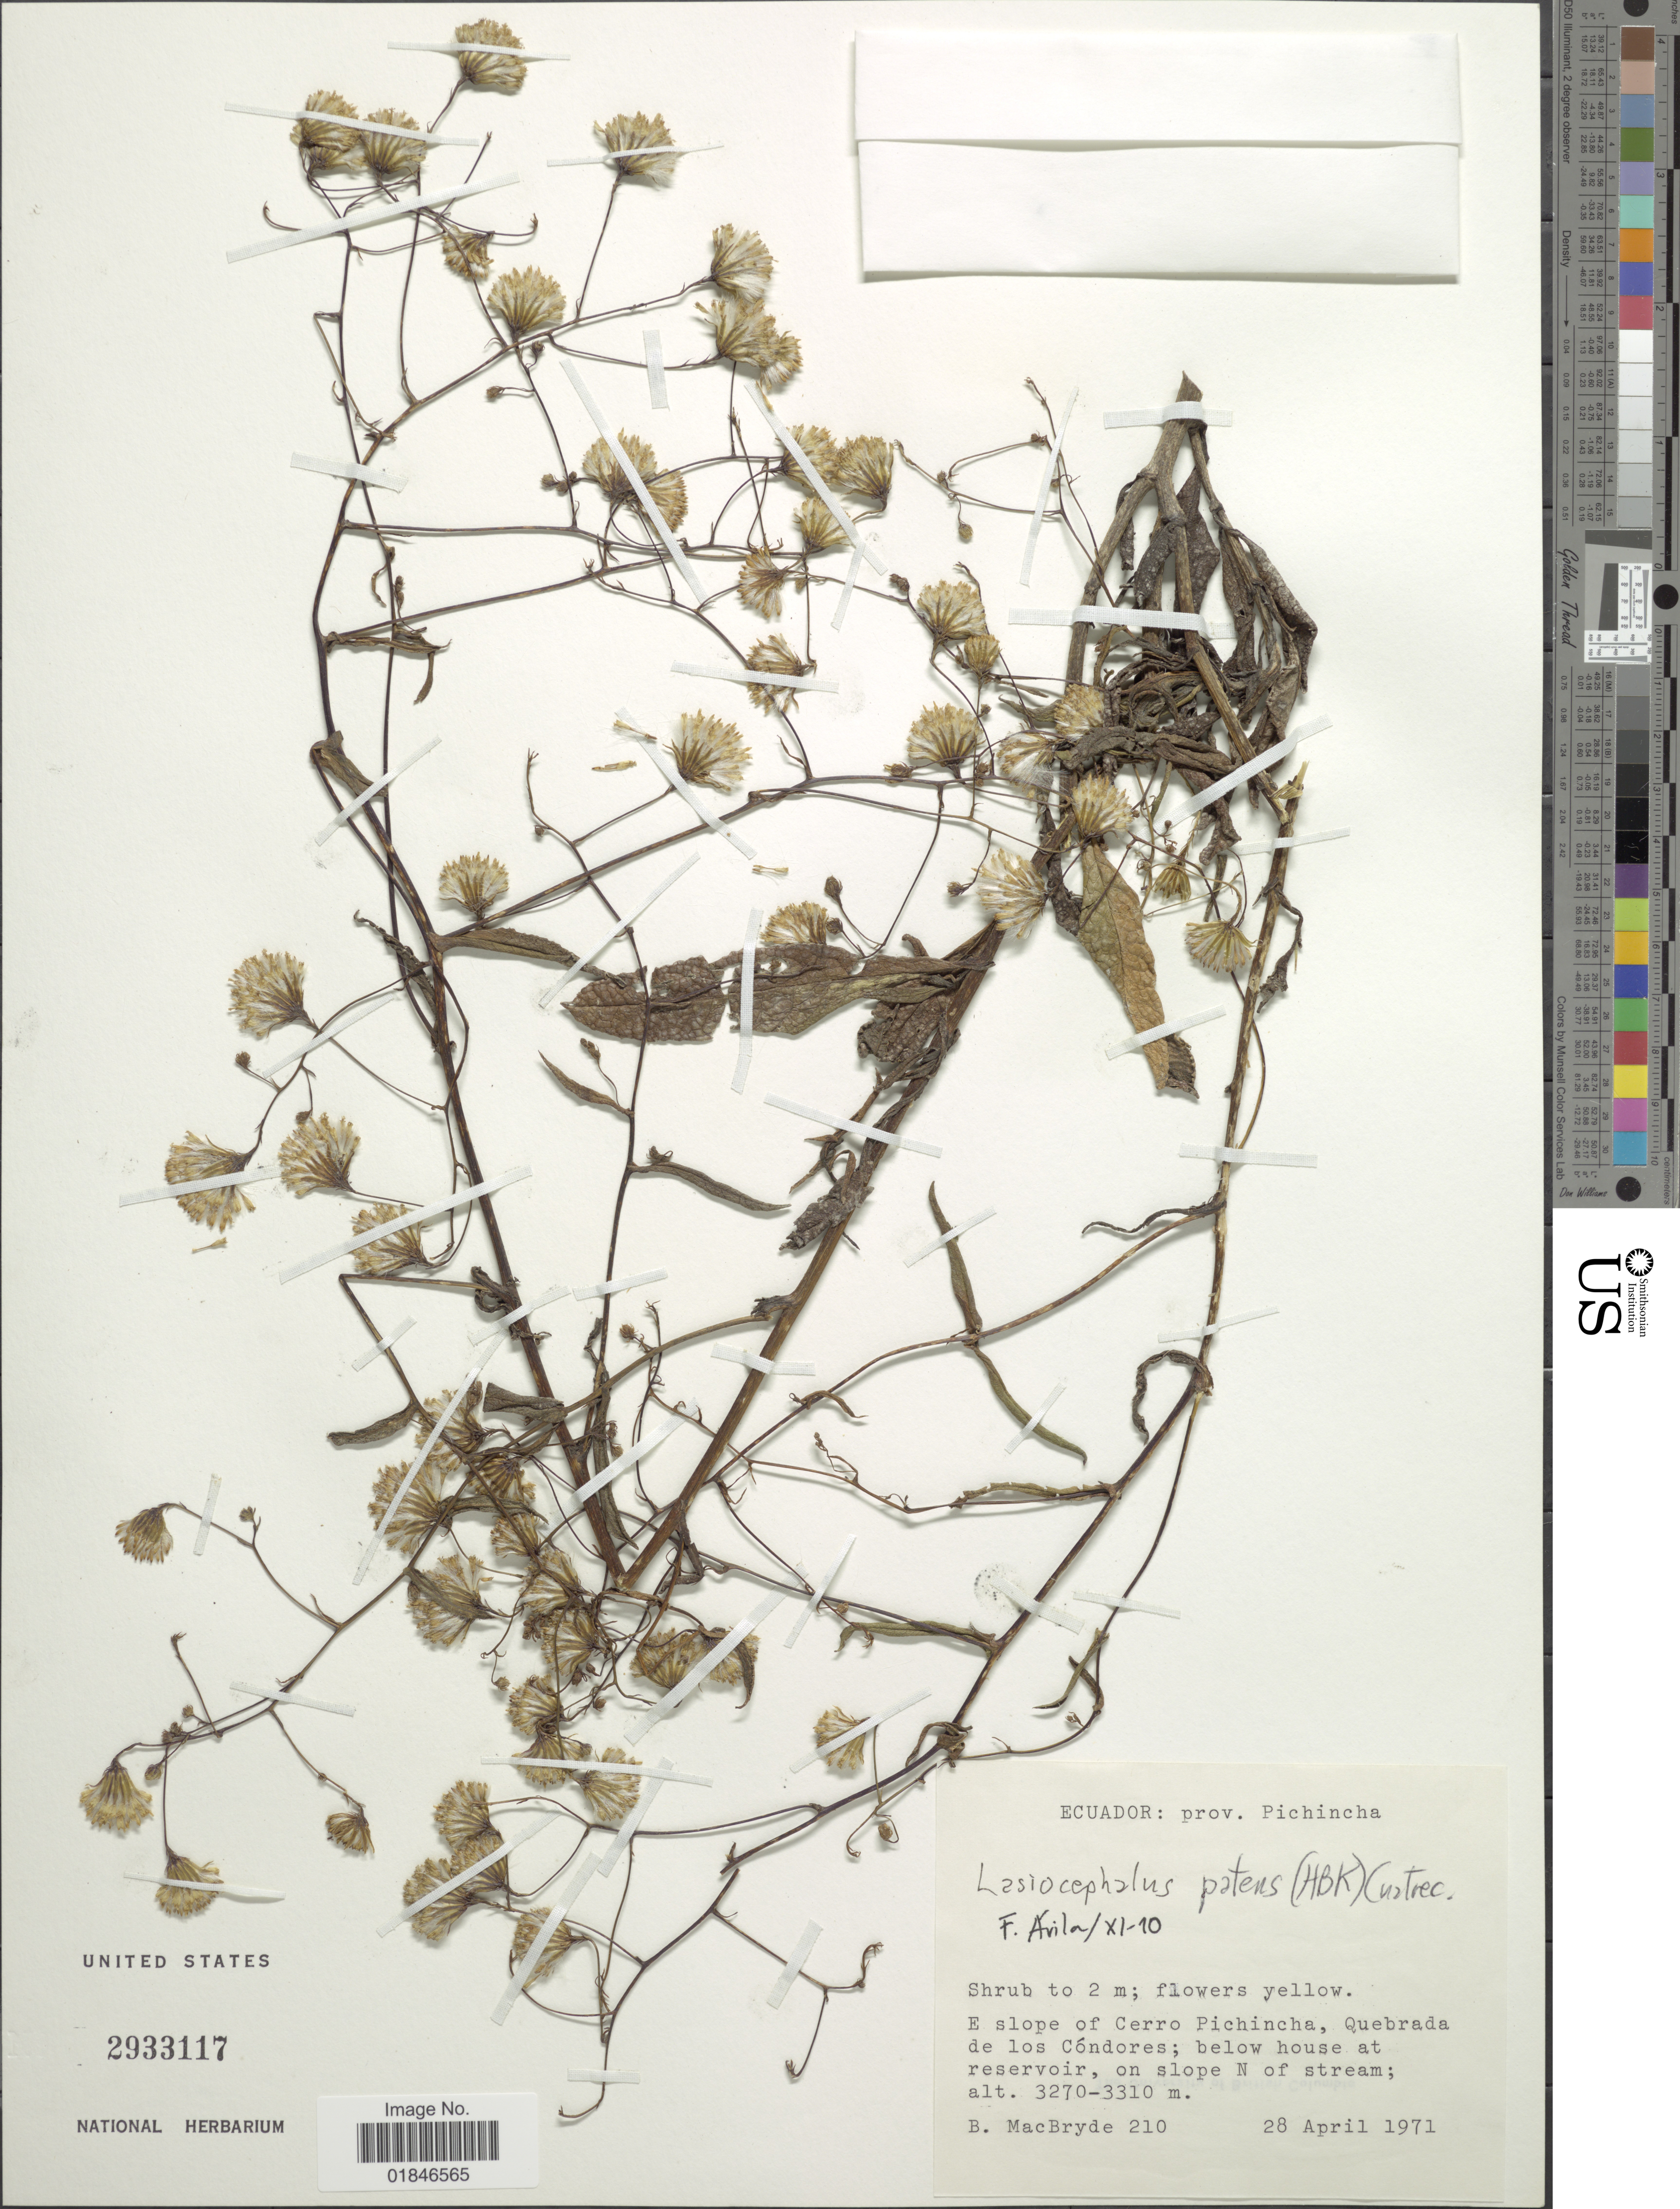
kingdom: Plantae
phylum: Tracheophyta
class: Magnoliopsida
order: Asterales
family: Asteraceae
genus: Senecio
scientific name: Senecio patens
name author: (Kunth) DC.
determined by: Salomon, Luciana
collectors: B. MacBryde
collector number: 210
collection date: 1971-04-28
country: Ecuador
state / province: Pichincha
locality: Ecuador: prov. Pichincha, E slope of Cerro Pichincha, Quebrada de los Condores.; below house at reservoir, on slope N of stream.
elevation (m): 3270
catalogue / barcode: US 2933117